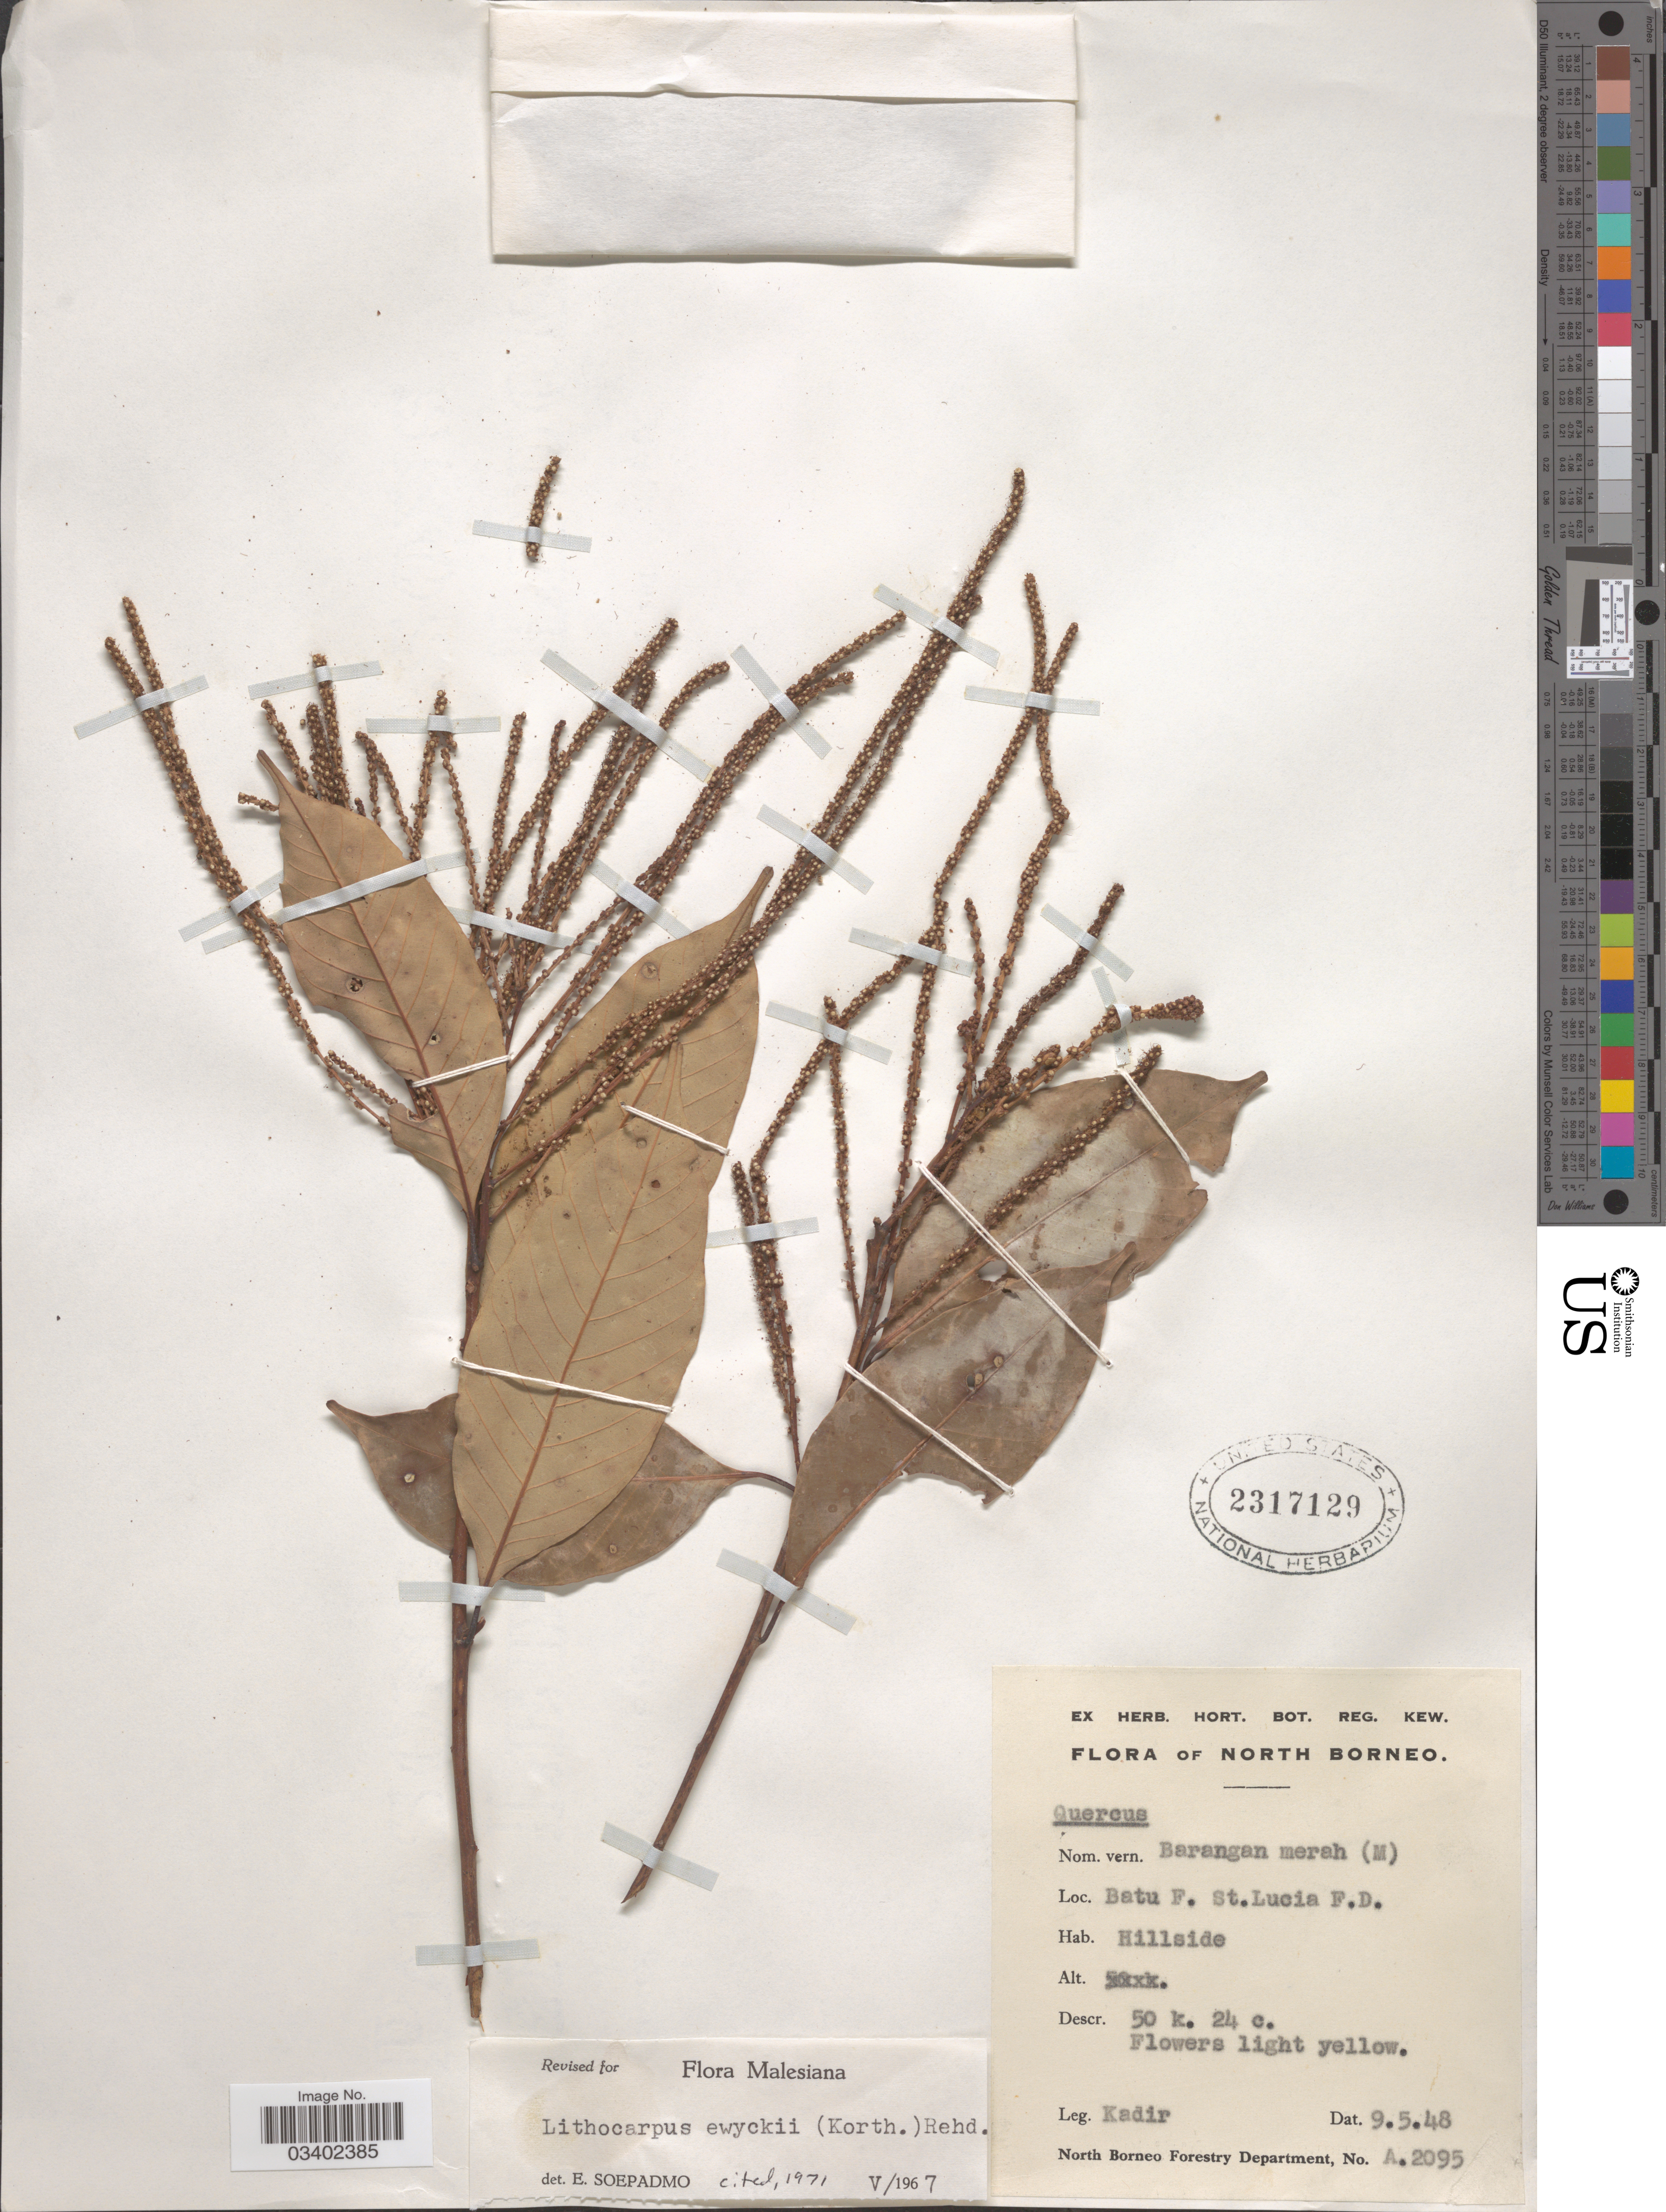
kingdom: Plantae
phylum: Tracheophyta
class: Magnoliopsida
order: Fagales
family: Fagaceae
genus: Lithocarpus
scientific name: Lithocarpus ewyckii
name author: (Korth.) Rehder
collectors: -. Kadir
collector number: A. 2095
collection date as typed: Transcribed d/m/y: 9/5/48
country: Malaysia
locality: North Borneo. Batu F. St. Lucia F.D.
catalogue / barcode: US 2317129